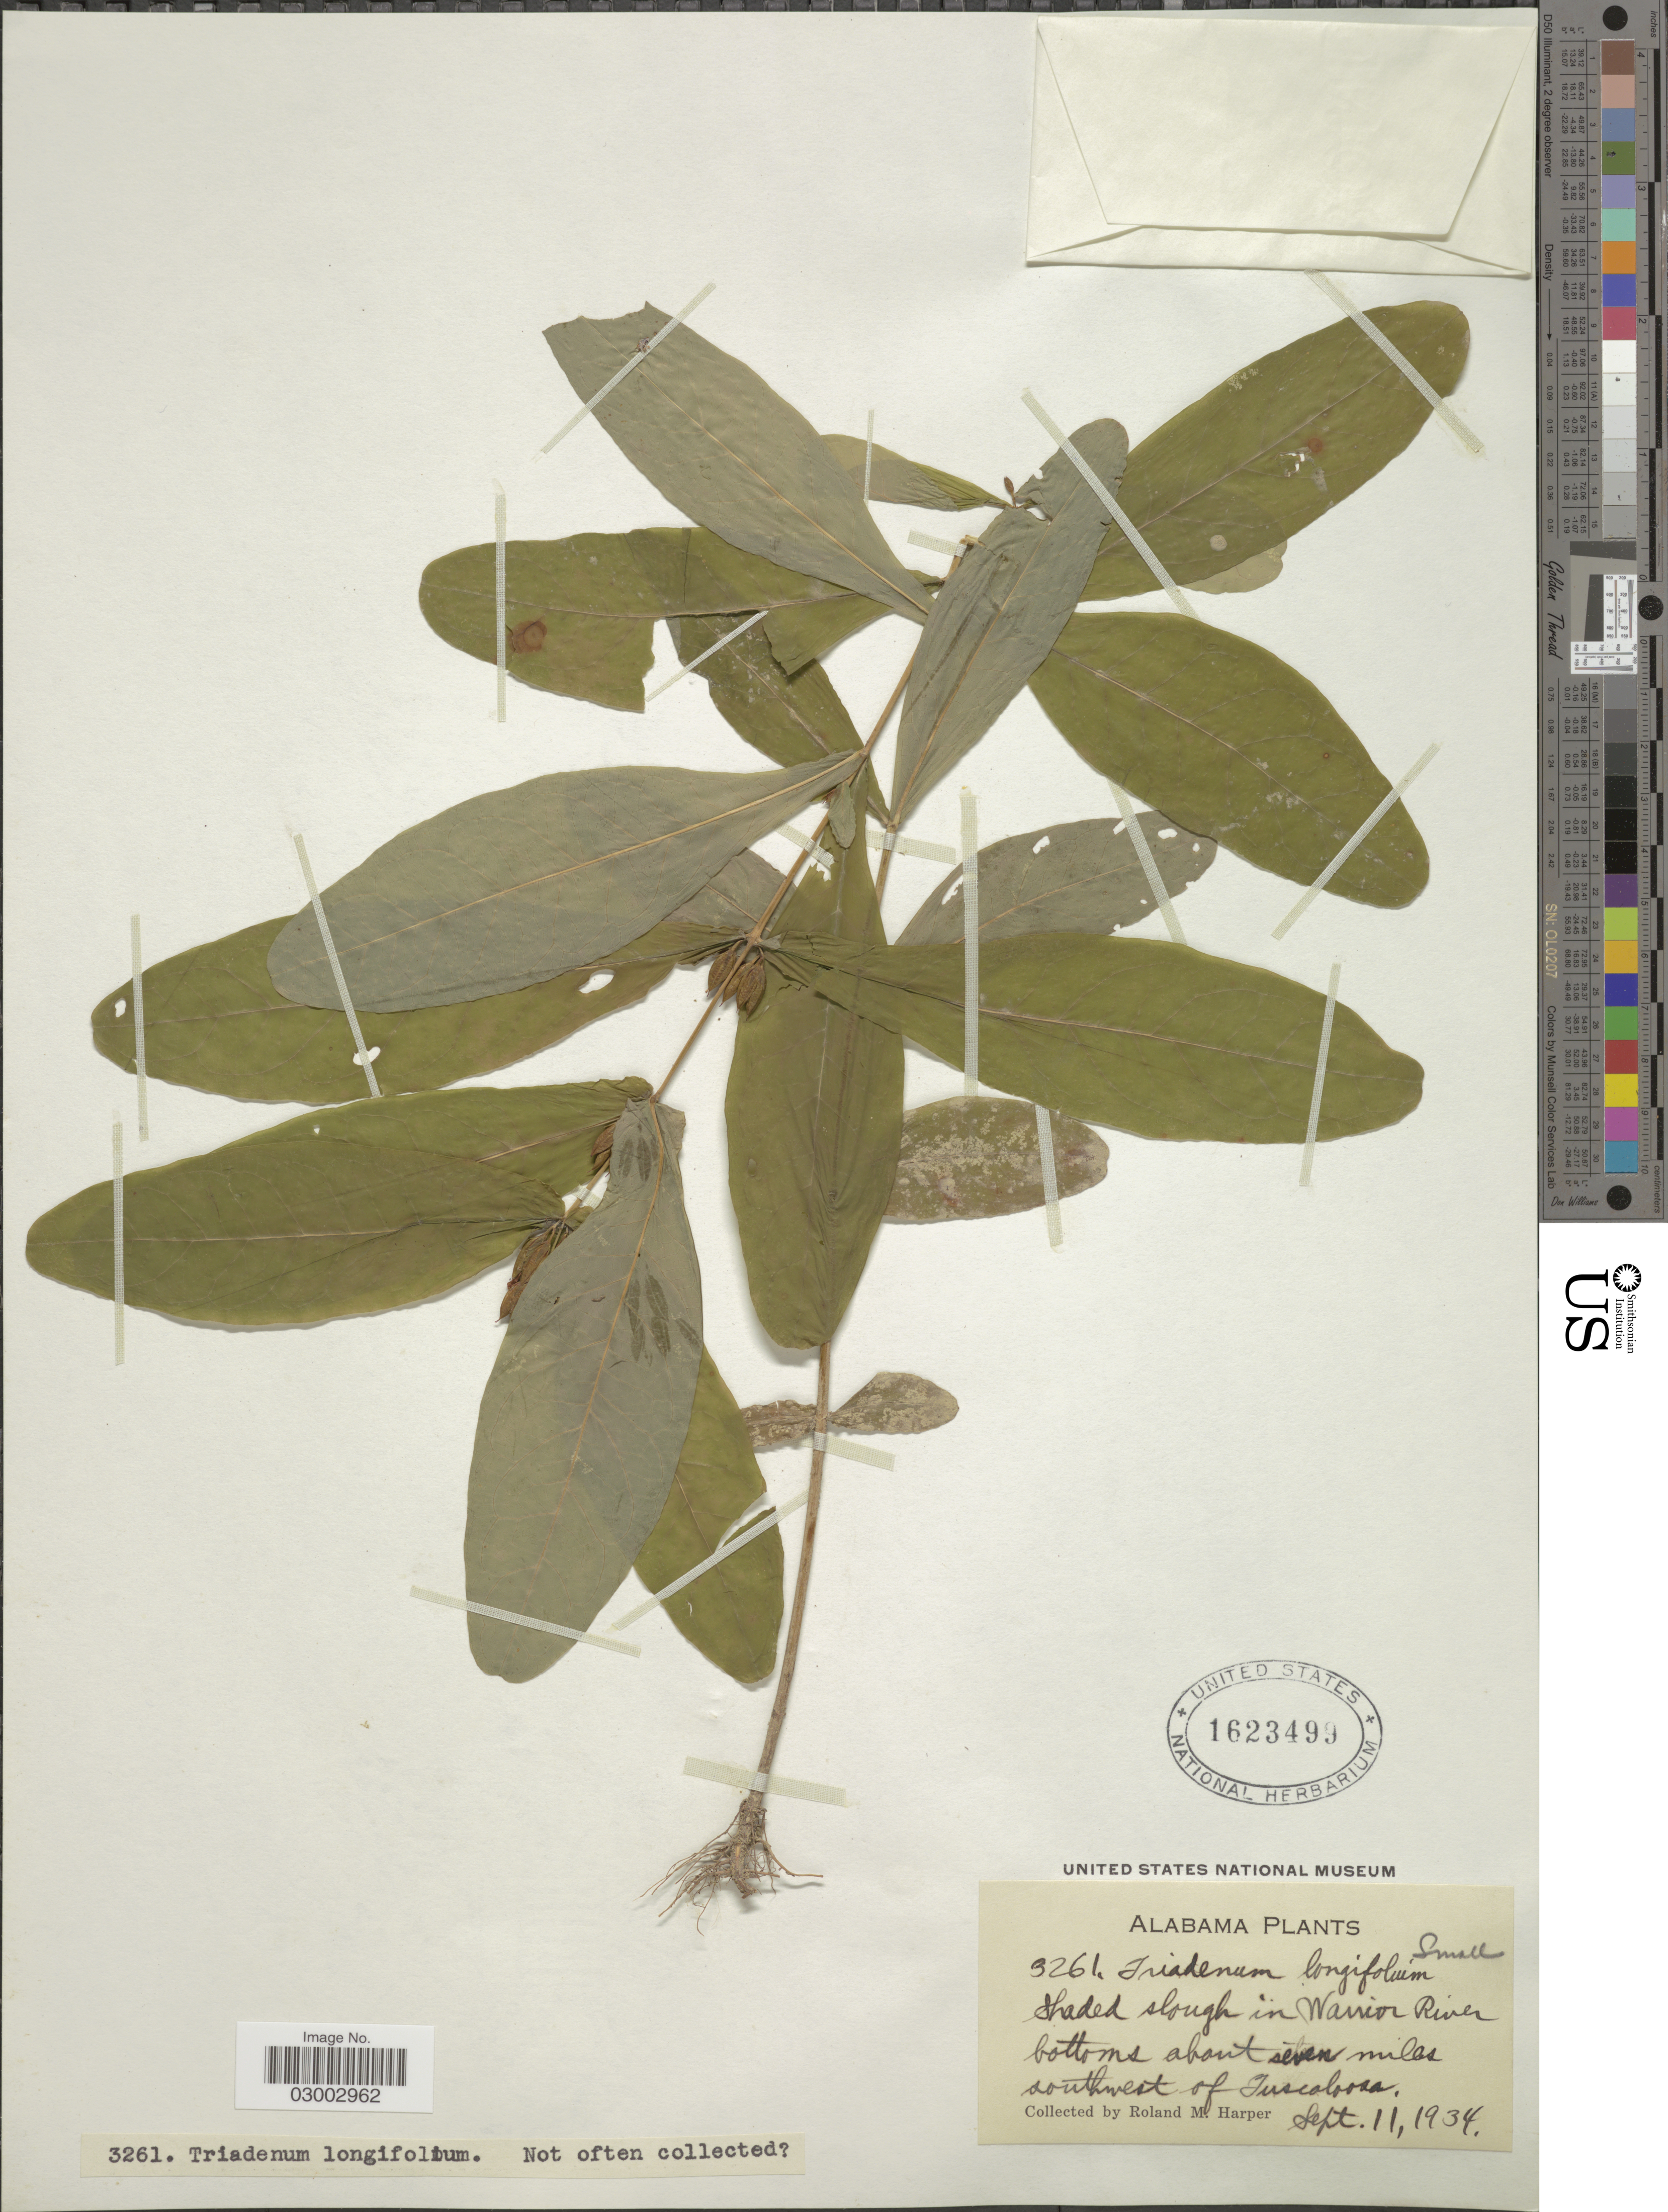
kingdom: Plantae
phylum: Tracheophyta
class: Magnoliopsida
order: Malpighiales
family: Hypericaceae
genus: Hypericum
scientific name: Hypericum tubulosum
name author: Walter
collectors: R. M. Harper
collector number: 3261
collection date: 1934-09-11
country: United States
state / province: Alabama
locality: In Warrior River bottoms about seven miles southwest of Tuscaloosa.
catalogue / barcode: US 1623499